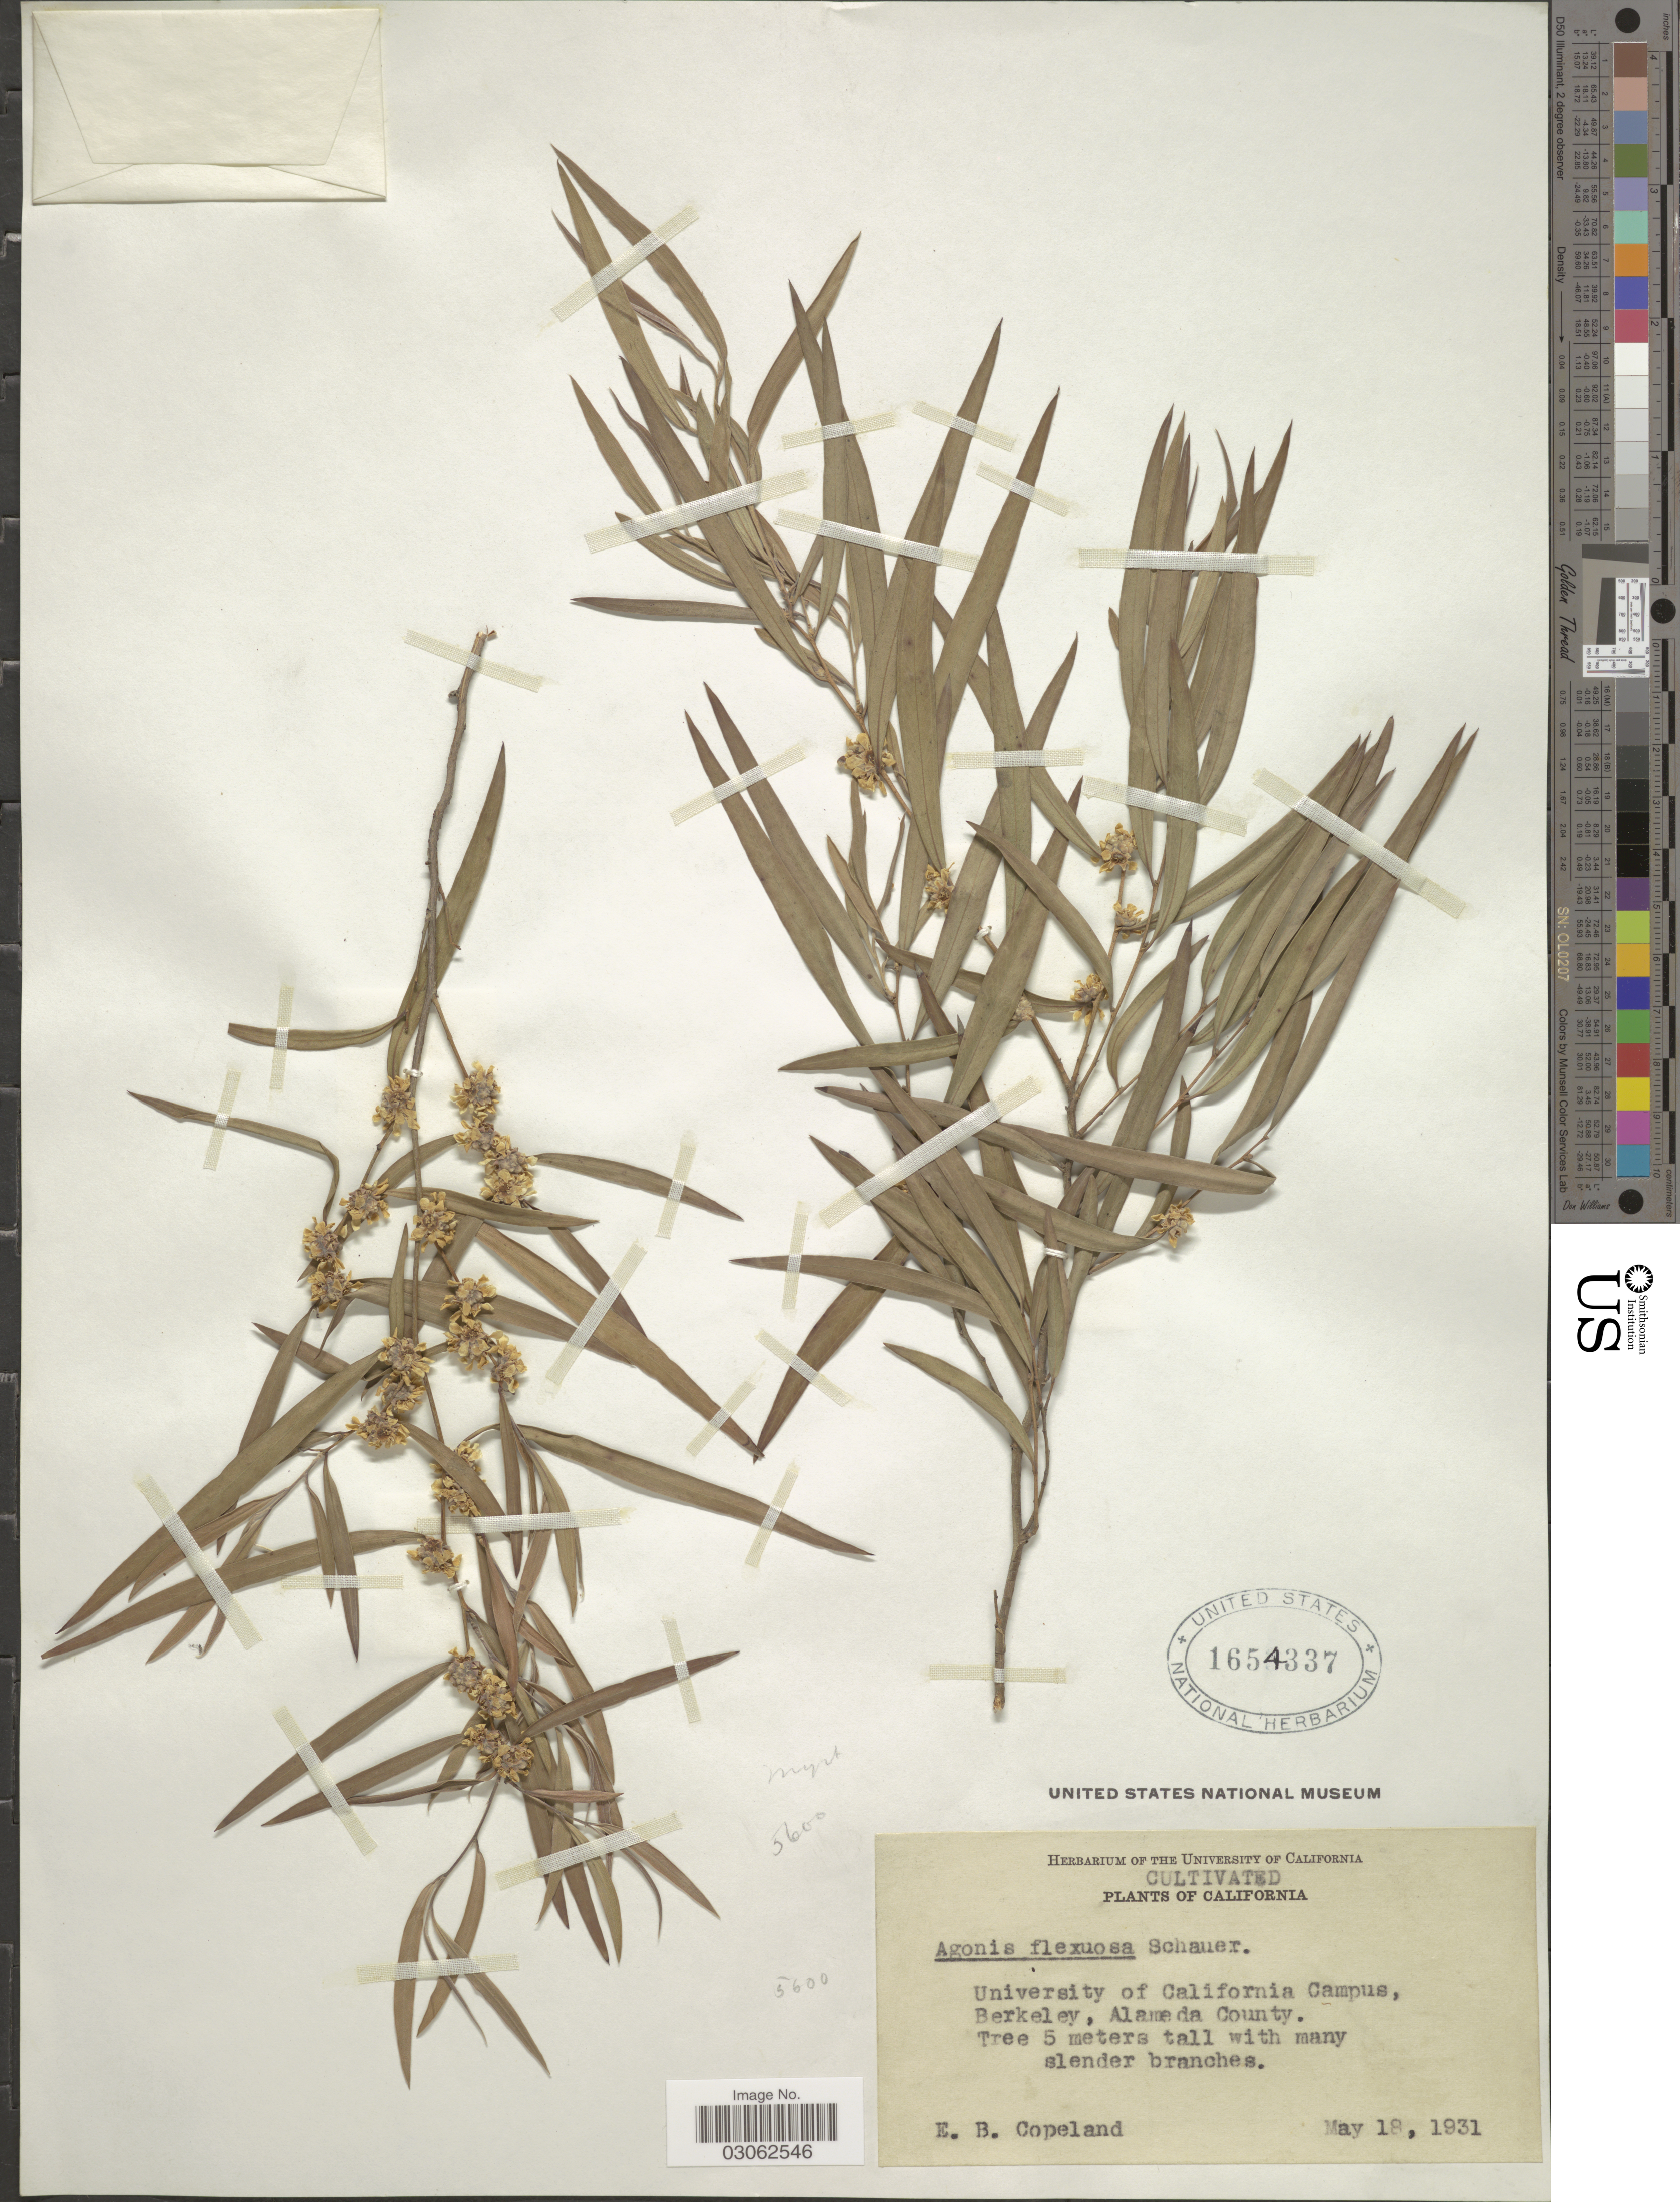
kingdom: Plantae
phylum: Tracheophyta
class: Magnoliopsida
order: Myrtales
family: Myrtaceae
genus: Agonis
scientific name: Agonis flexuosa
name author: (Willd.) Sweet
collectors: E. B. Copeland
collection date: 1931-05-18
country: United States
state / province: California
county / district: Alameda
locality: University of California Campus, Berkeley, Alameda County.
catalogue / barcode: US 1654337